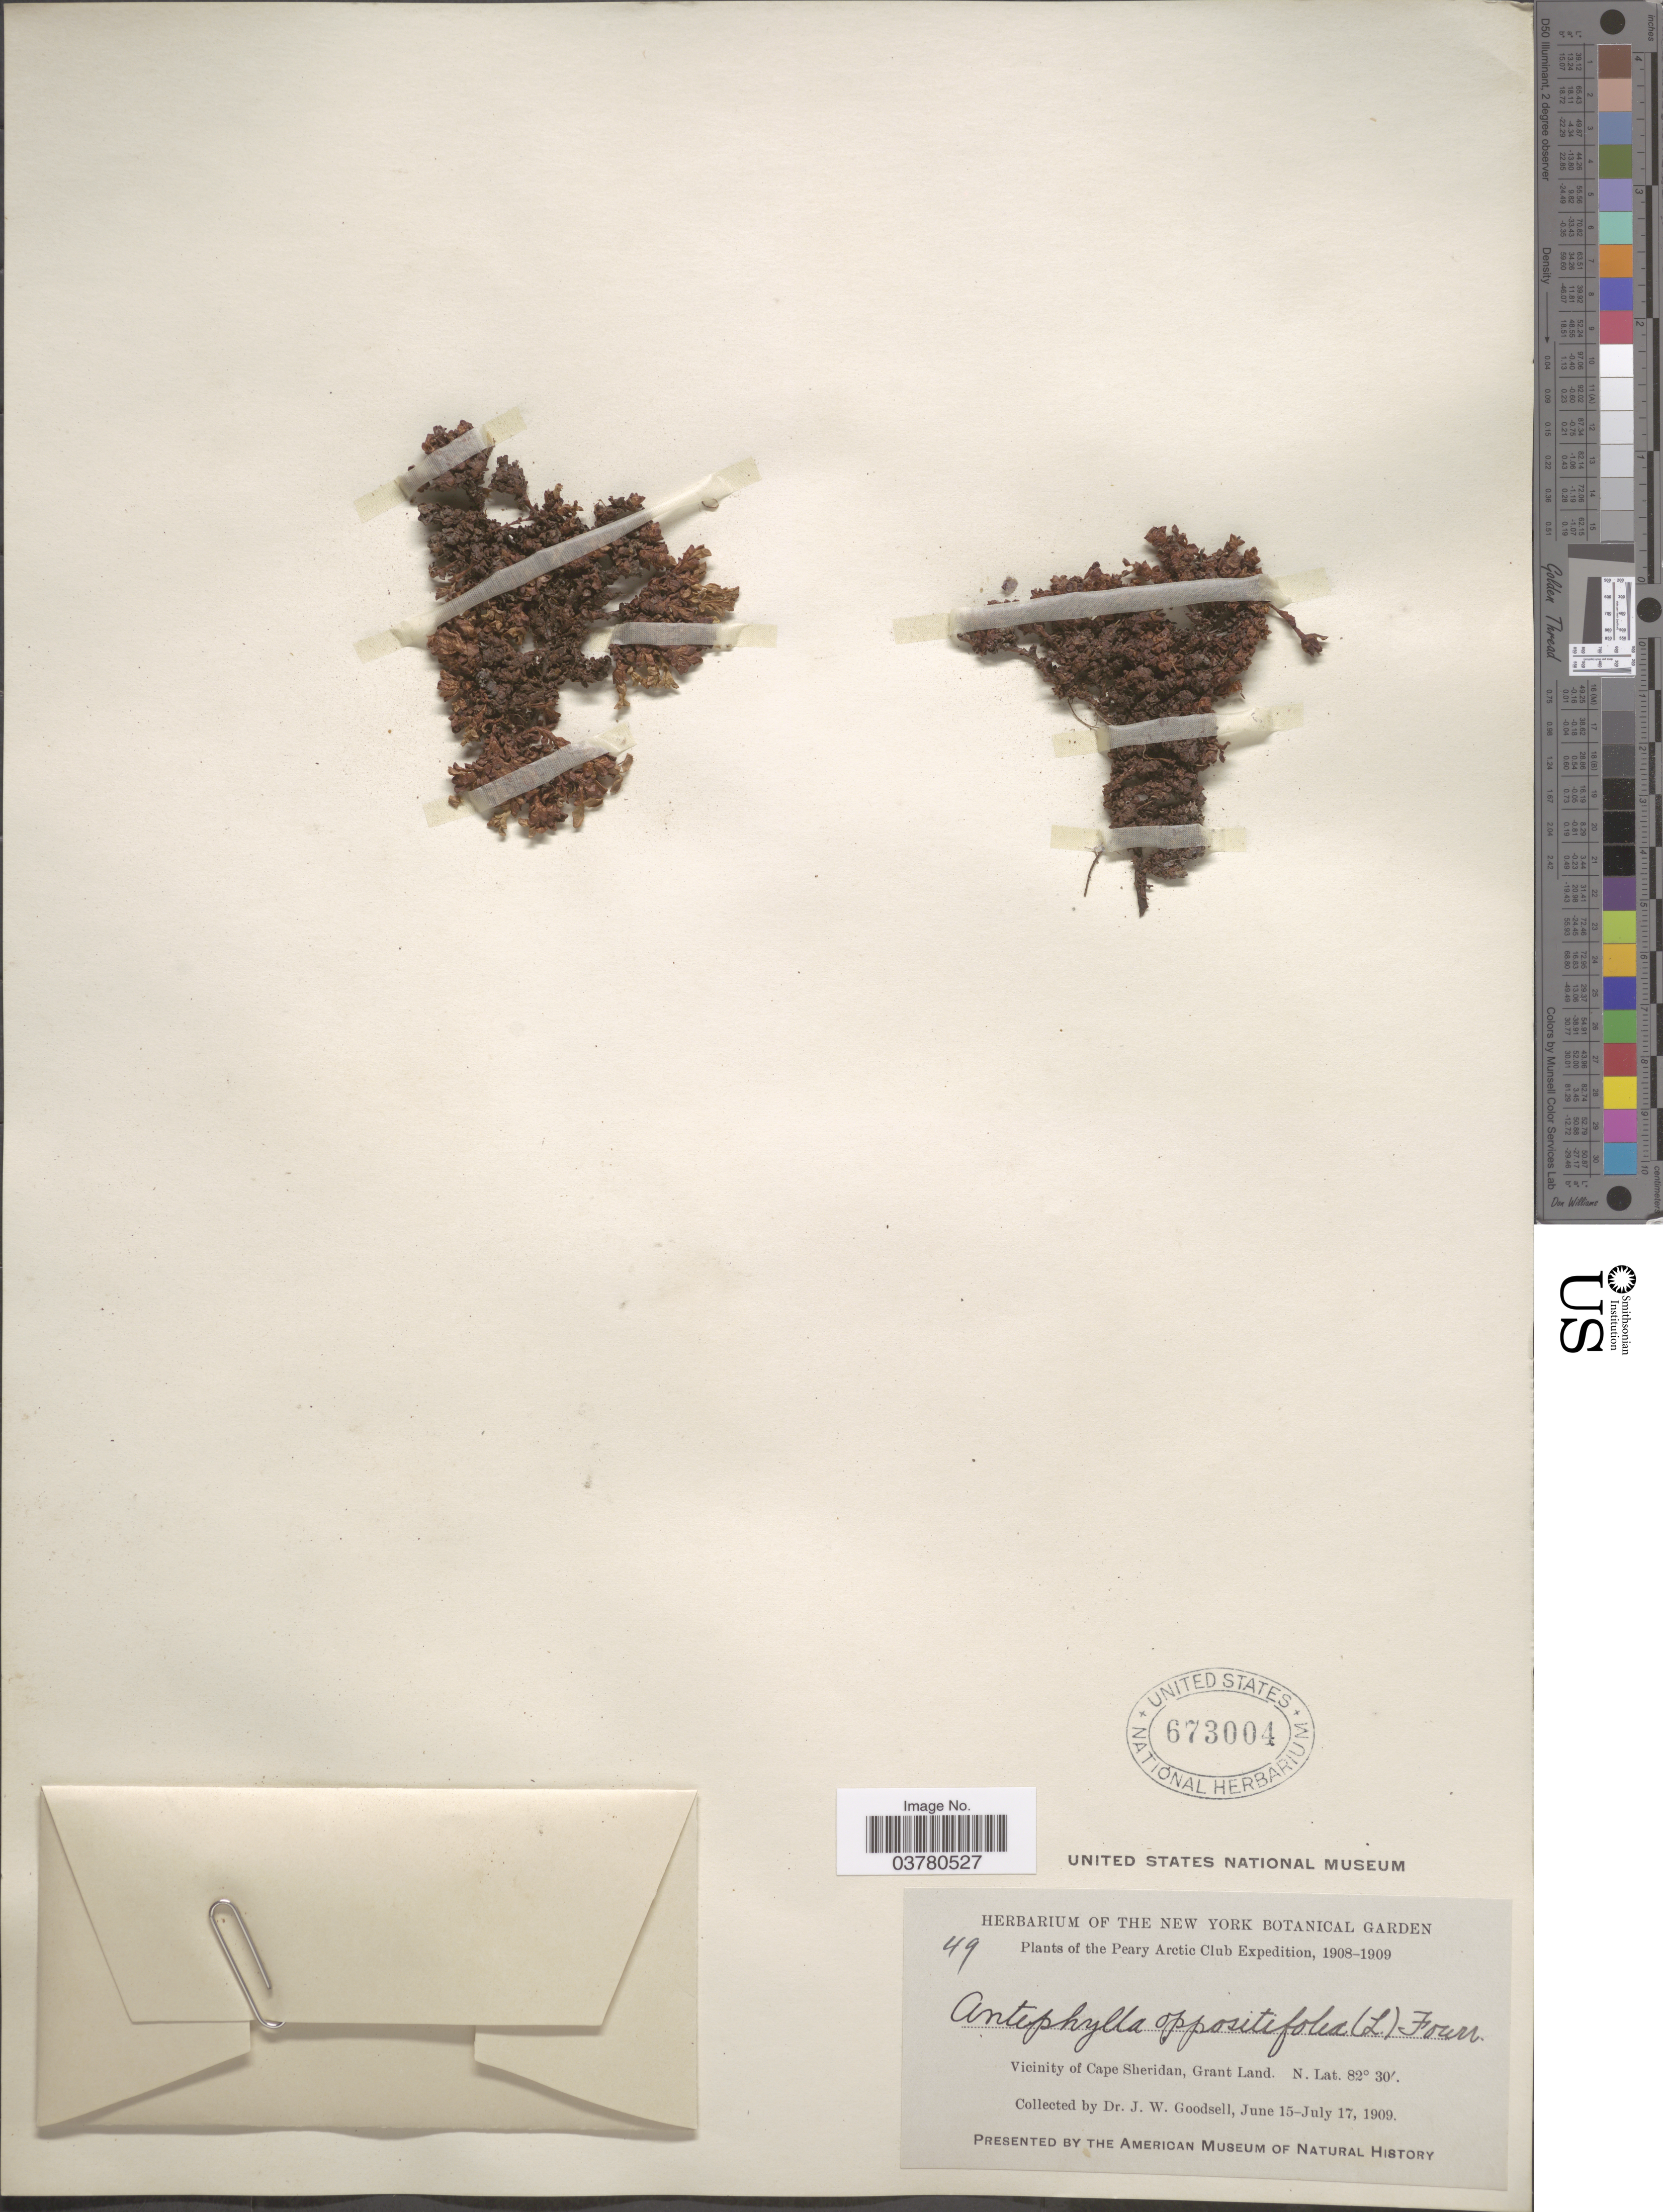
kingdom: Plantae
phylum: Tracheophyta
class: Magnoliopsida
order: Saxifragales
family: Saxifragaceae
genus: Saxifraga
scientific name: Saxifraga oppositifolia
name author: L.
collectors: J. Goodsell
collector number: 49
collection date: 1909-06-15/1909-07-17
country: Canada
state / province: Nunavut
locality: The Peary Arctic Club Expedition, 1908-1909. Vicinity of Cape Sheridan, Grant Land.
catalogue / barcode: US 673004